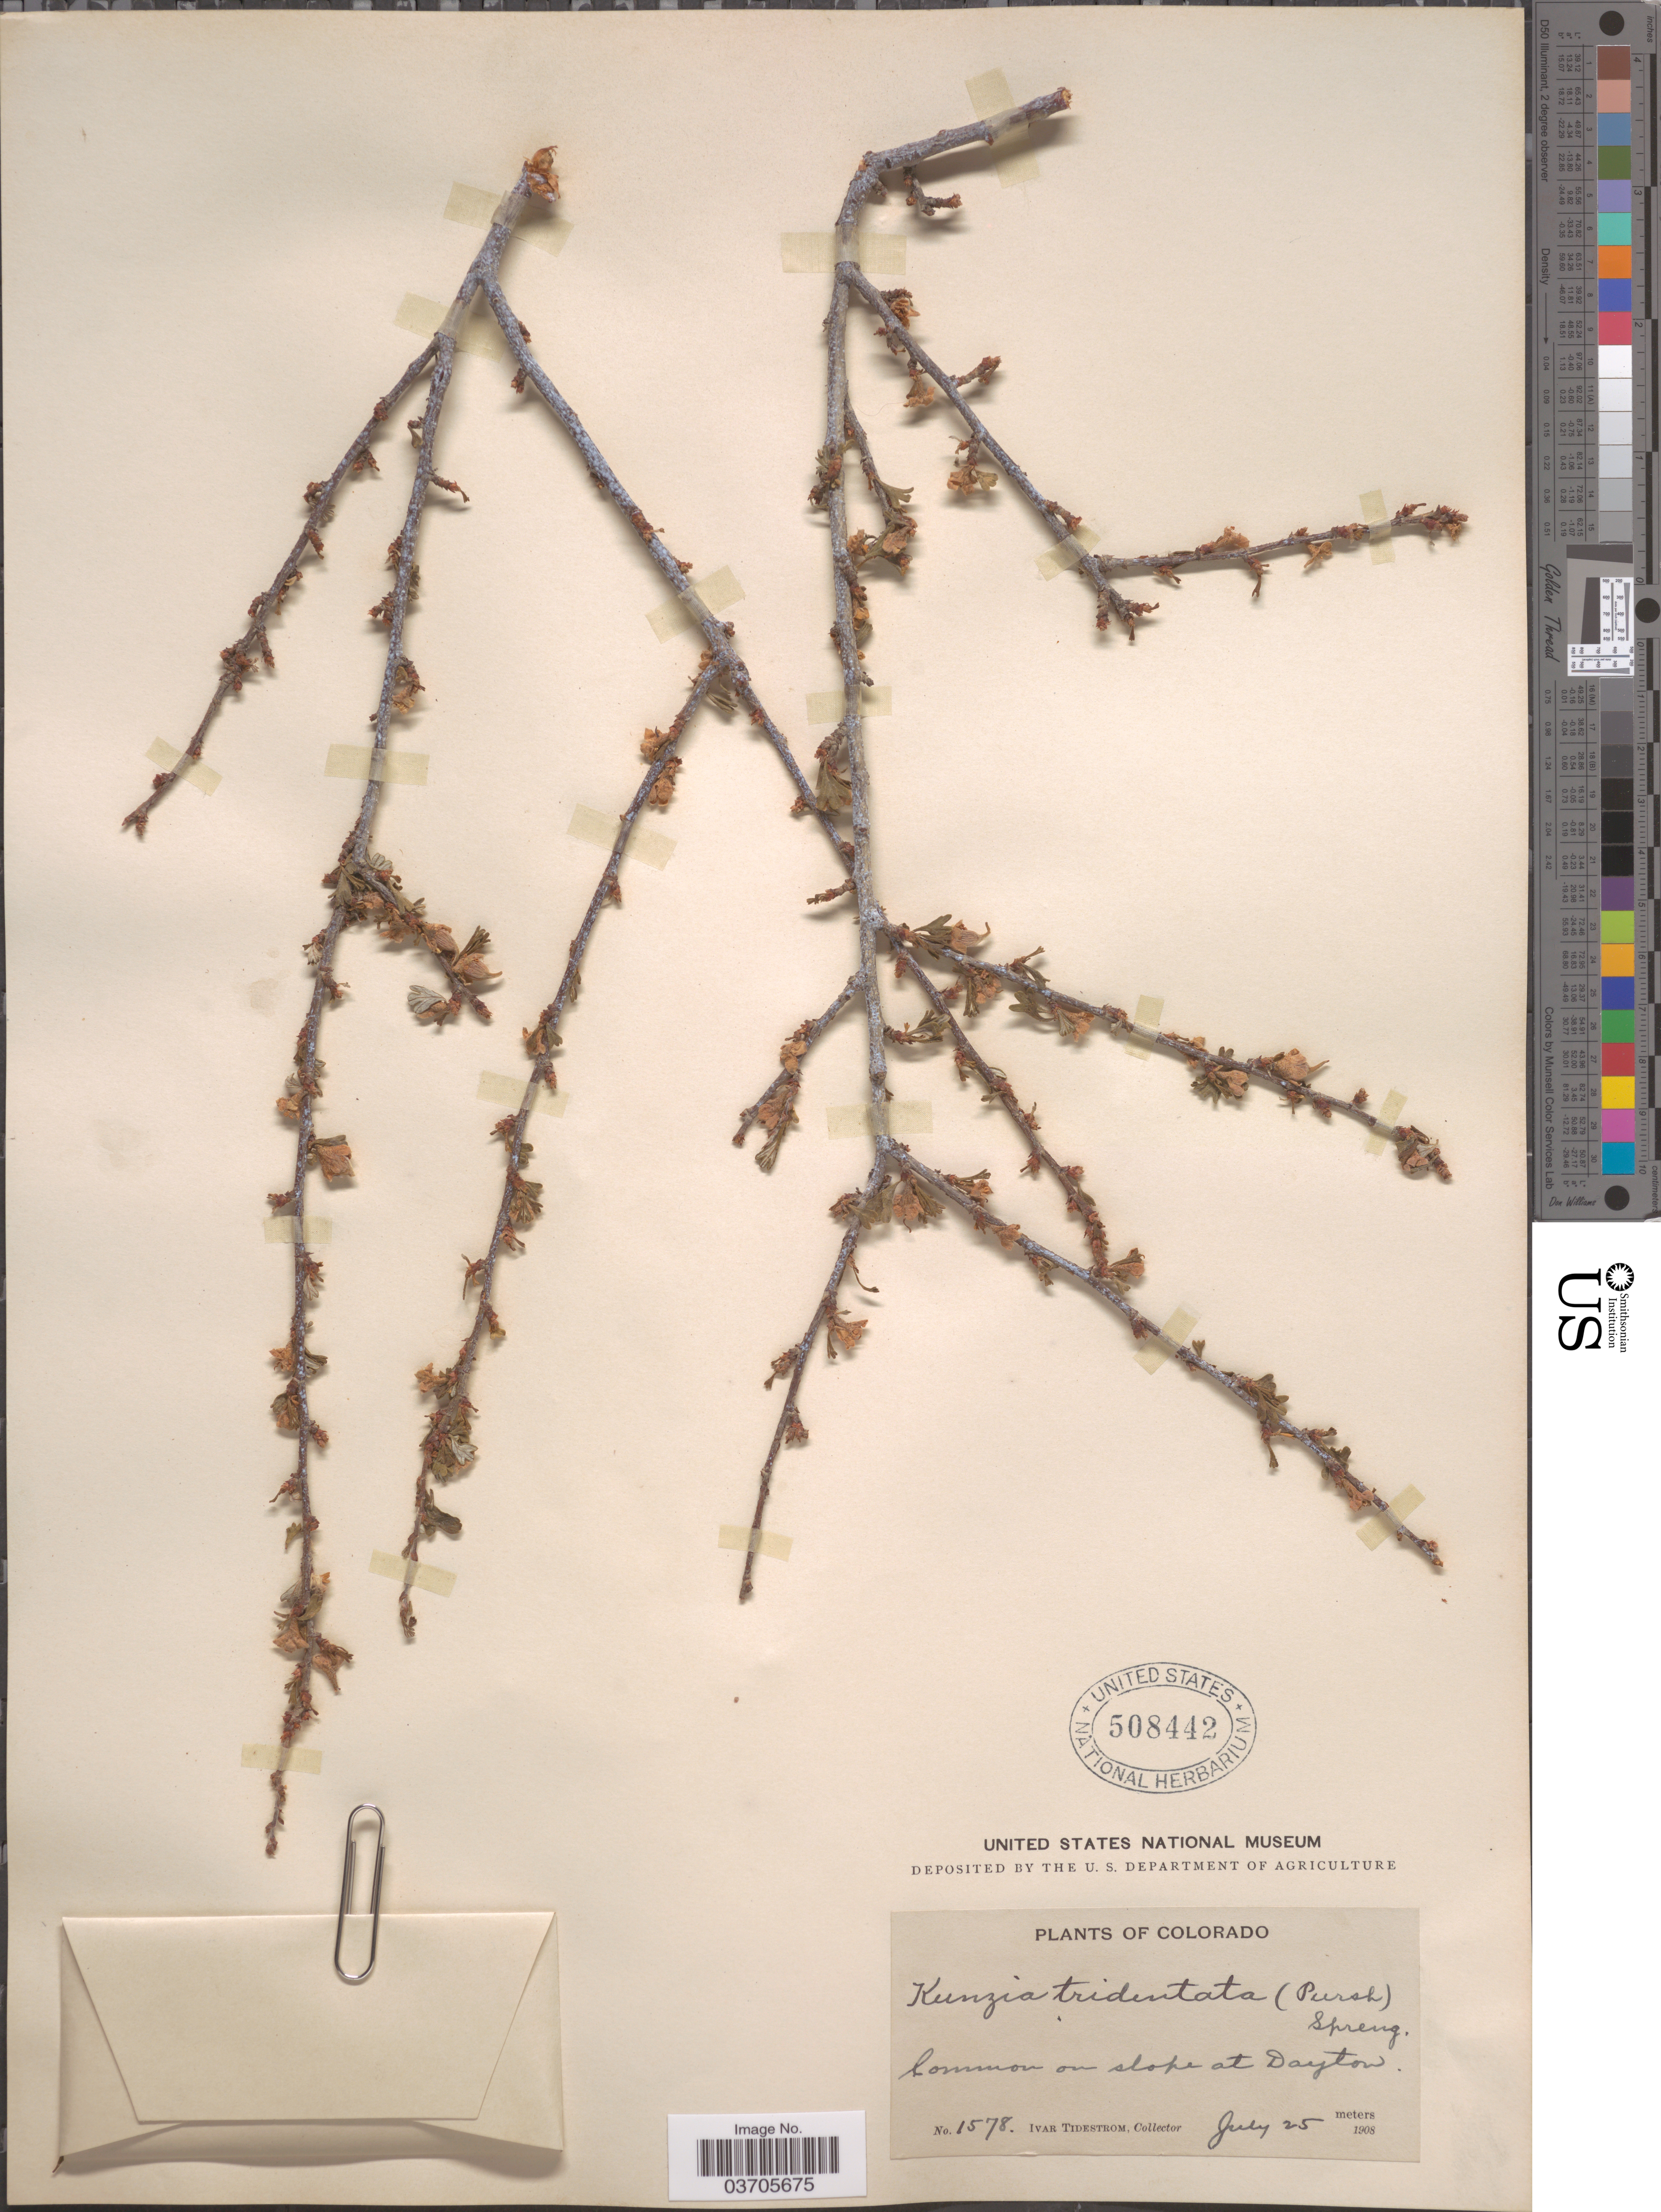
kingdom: Plantae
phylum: Tracheophyta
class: Magnoliopsida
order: Rosales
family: Rosaceae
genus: Purshia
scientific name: Purshia tridentata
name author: (Pursh) DC.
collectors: I. F. Tidestrom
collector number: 1578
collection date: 1908-07-25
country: United States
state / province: Colorado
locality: On slope at Dayton.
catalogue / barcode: US 508442